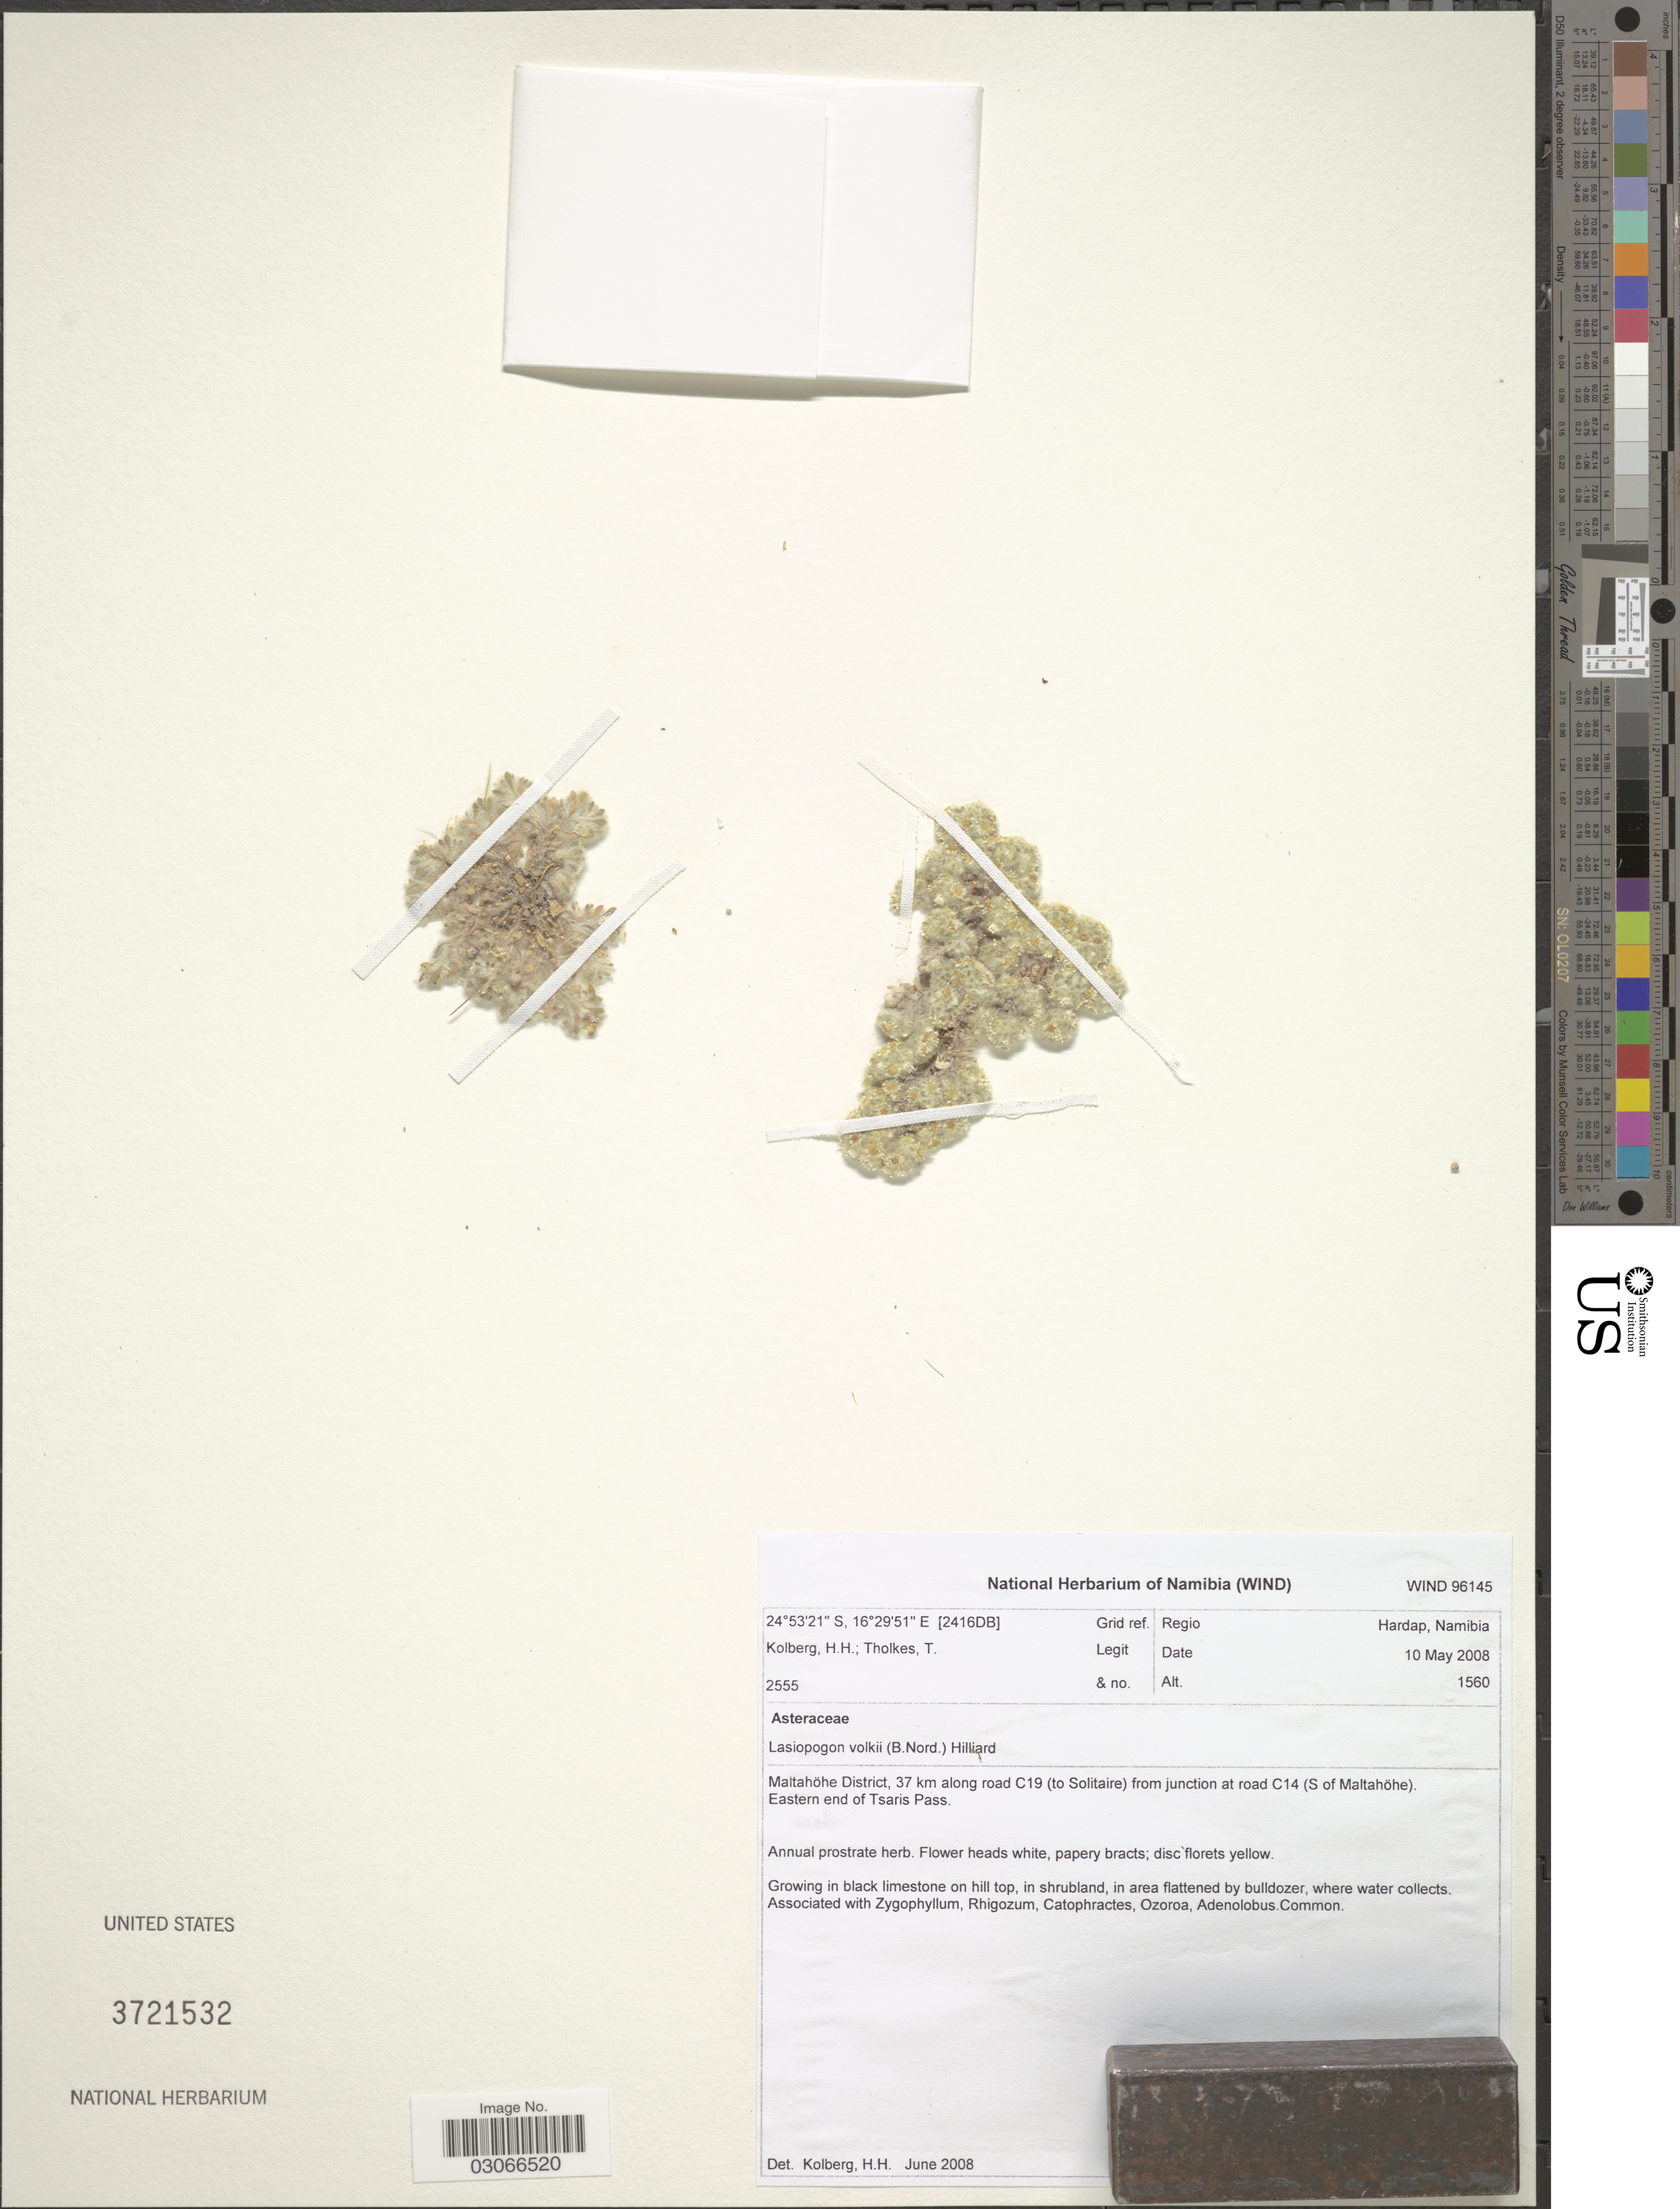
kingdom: Plantae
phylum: Tracheophyta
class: Magnoliopsida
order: Asterales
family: Asteraceae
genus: Lasiopogon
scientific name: Lasiopogon volkii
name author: (B. Nord.) Hilliard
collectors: H. H. Kolberg & T. Tholkes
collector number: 2555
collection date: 2008-05-10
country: Namibia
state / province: Hardap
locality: [2416DB] Grid ref. Regio Hardap. Maltahöhe District, 37 km along road C19 (to Solitaire) from junction at road C14 (S of Maltahöhe). eastern end of Tsaris Pass.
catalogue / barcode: US 3721532